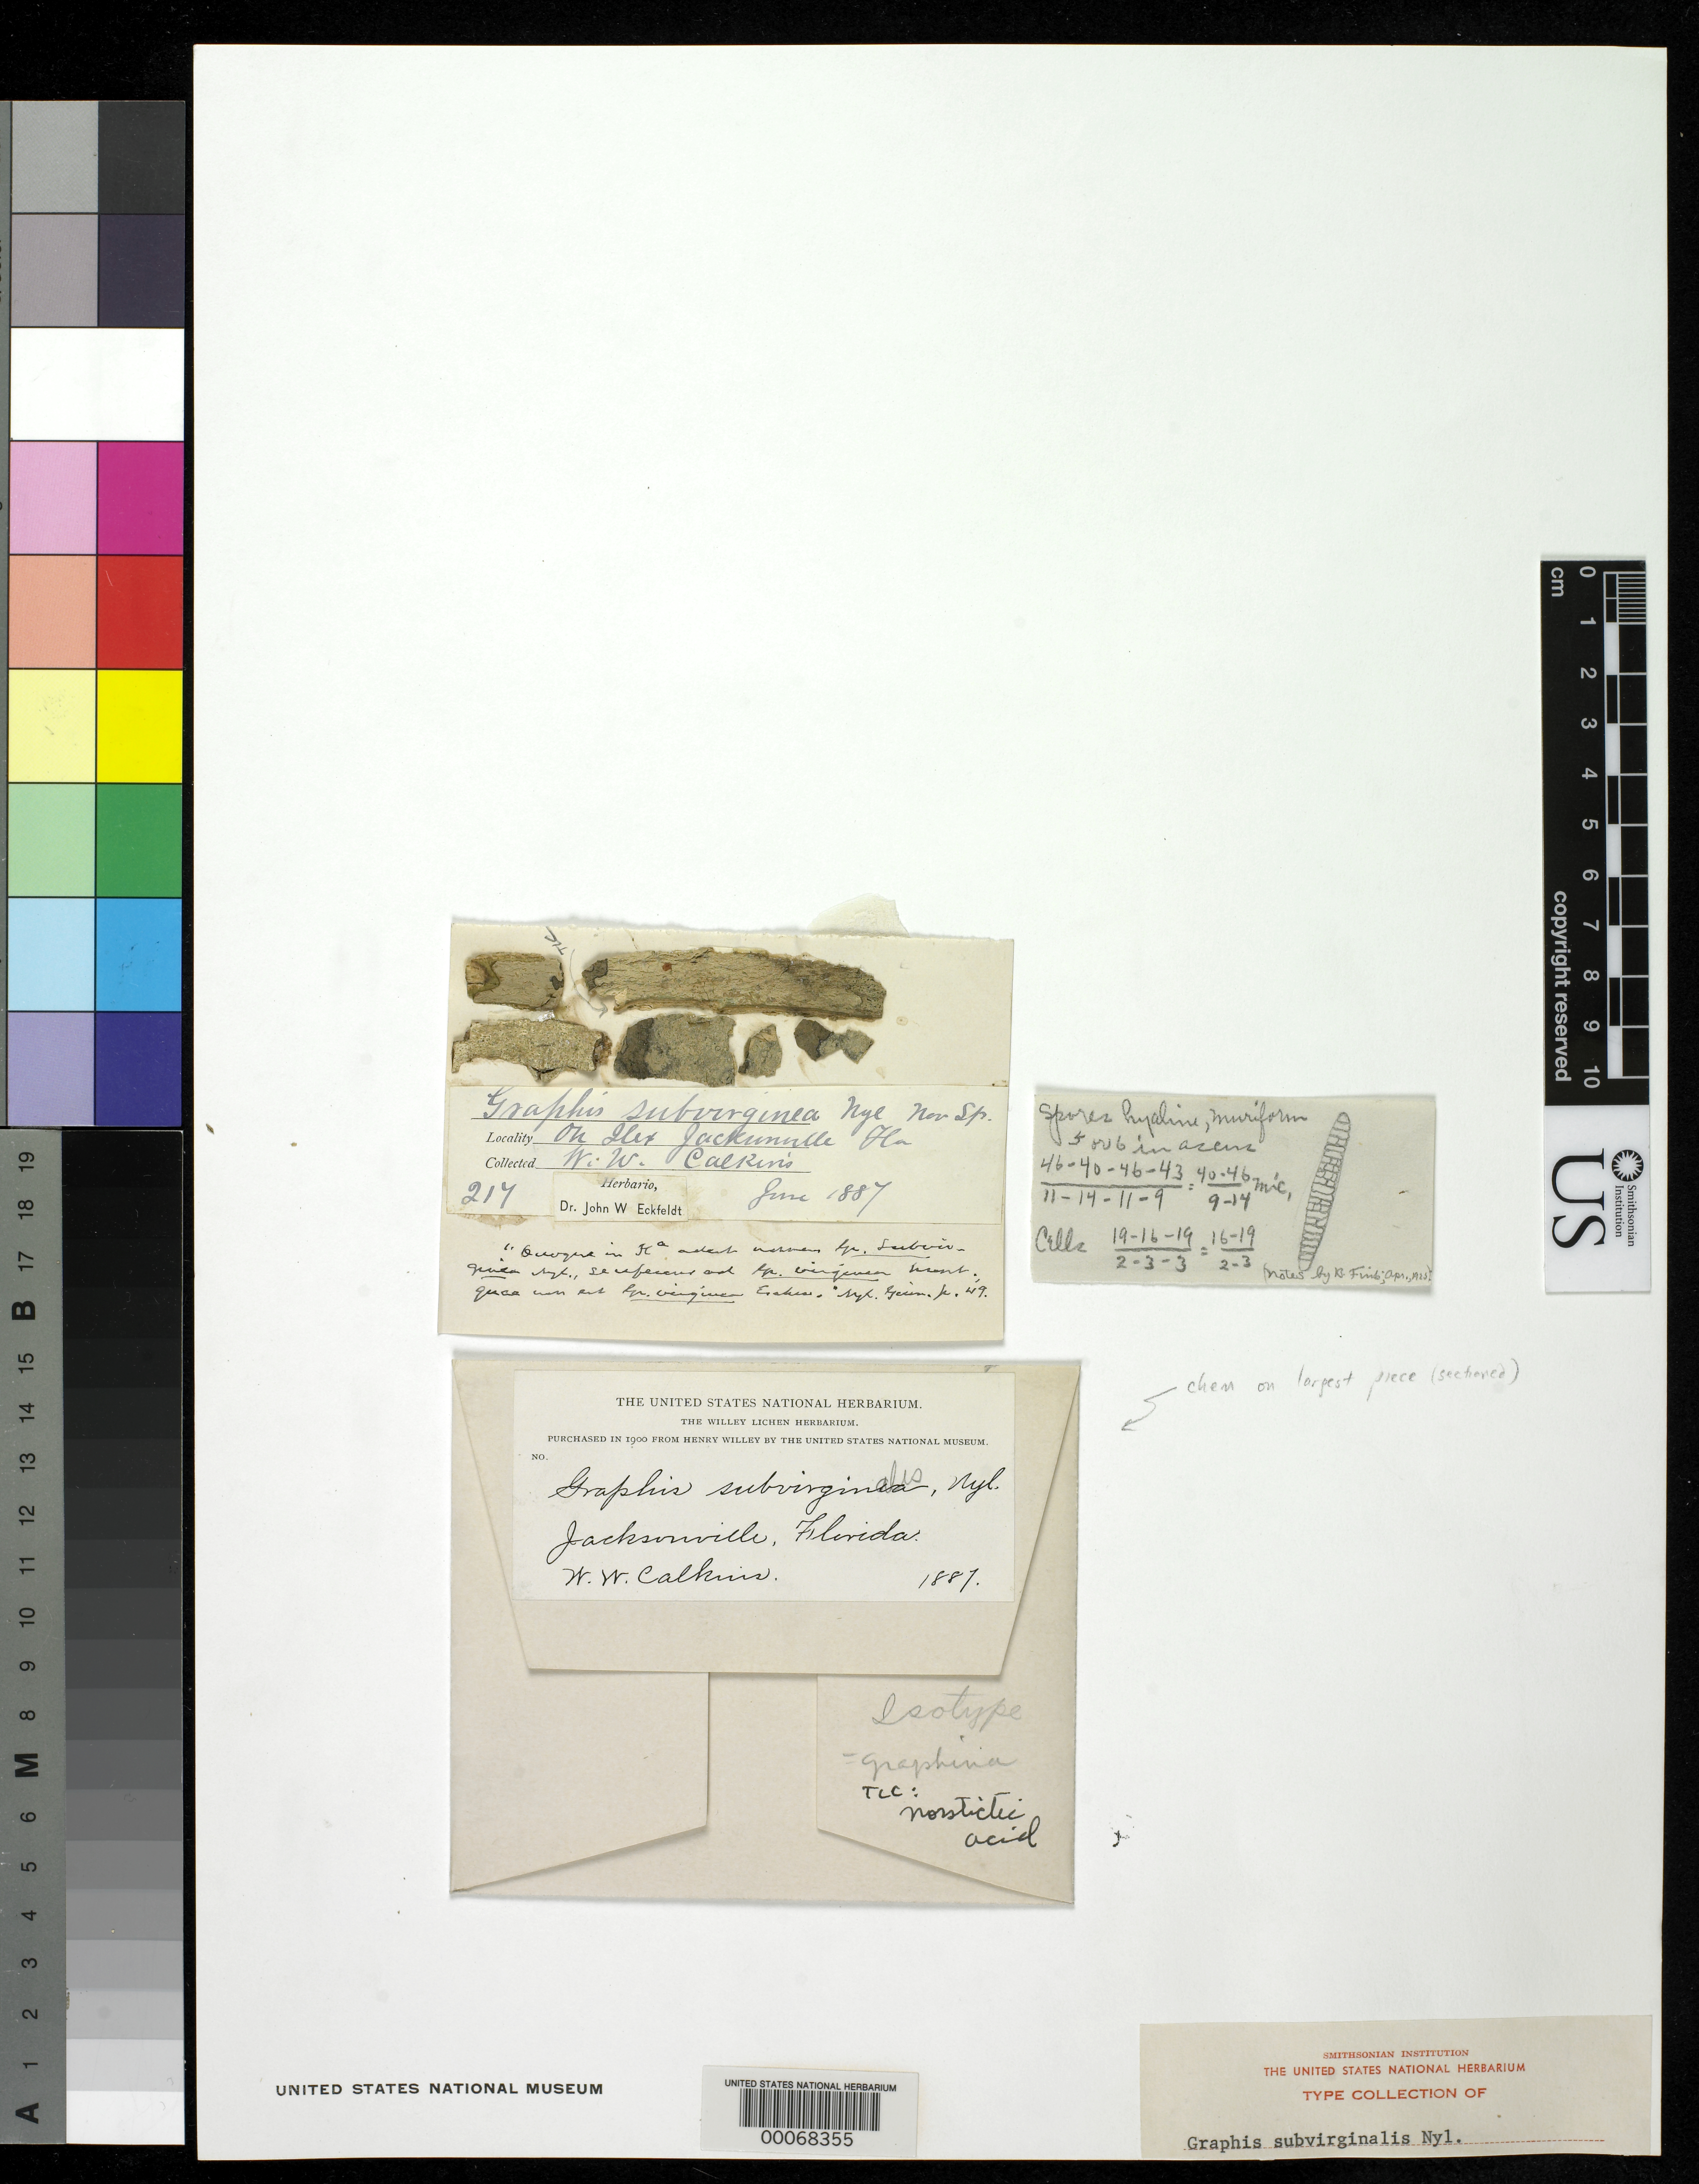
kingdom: Fungi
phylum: Ascomycota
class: Lecanoromycetes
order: Ostropales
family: Graphidaceae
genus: Graphis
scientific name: Graphis subvirginalis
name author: Nyl.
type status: Type Collection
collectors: W. Calkins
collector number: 217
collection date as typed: Jun 1887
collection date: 1887-06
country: United States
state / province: Florida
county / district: Calhoun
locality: Jacksonville.